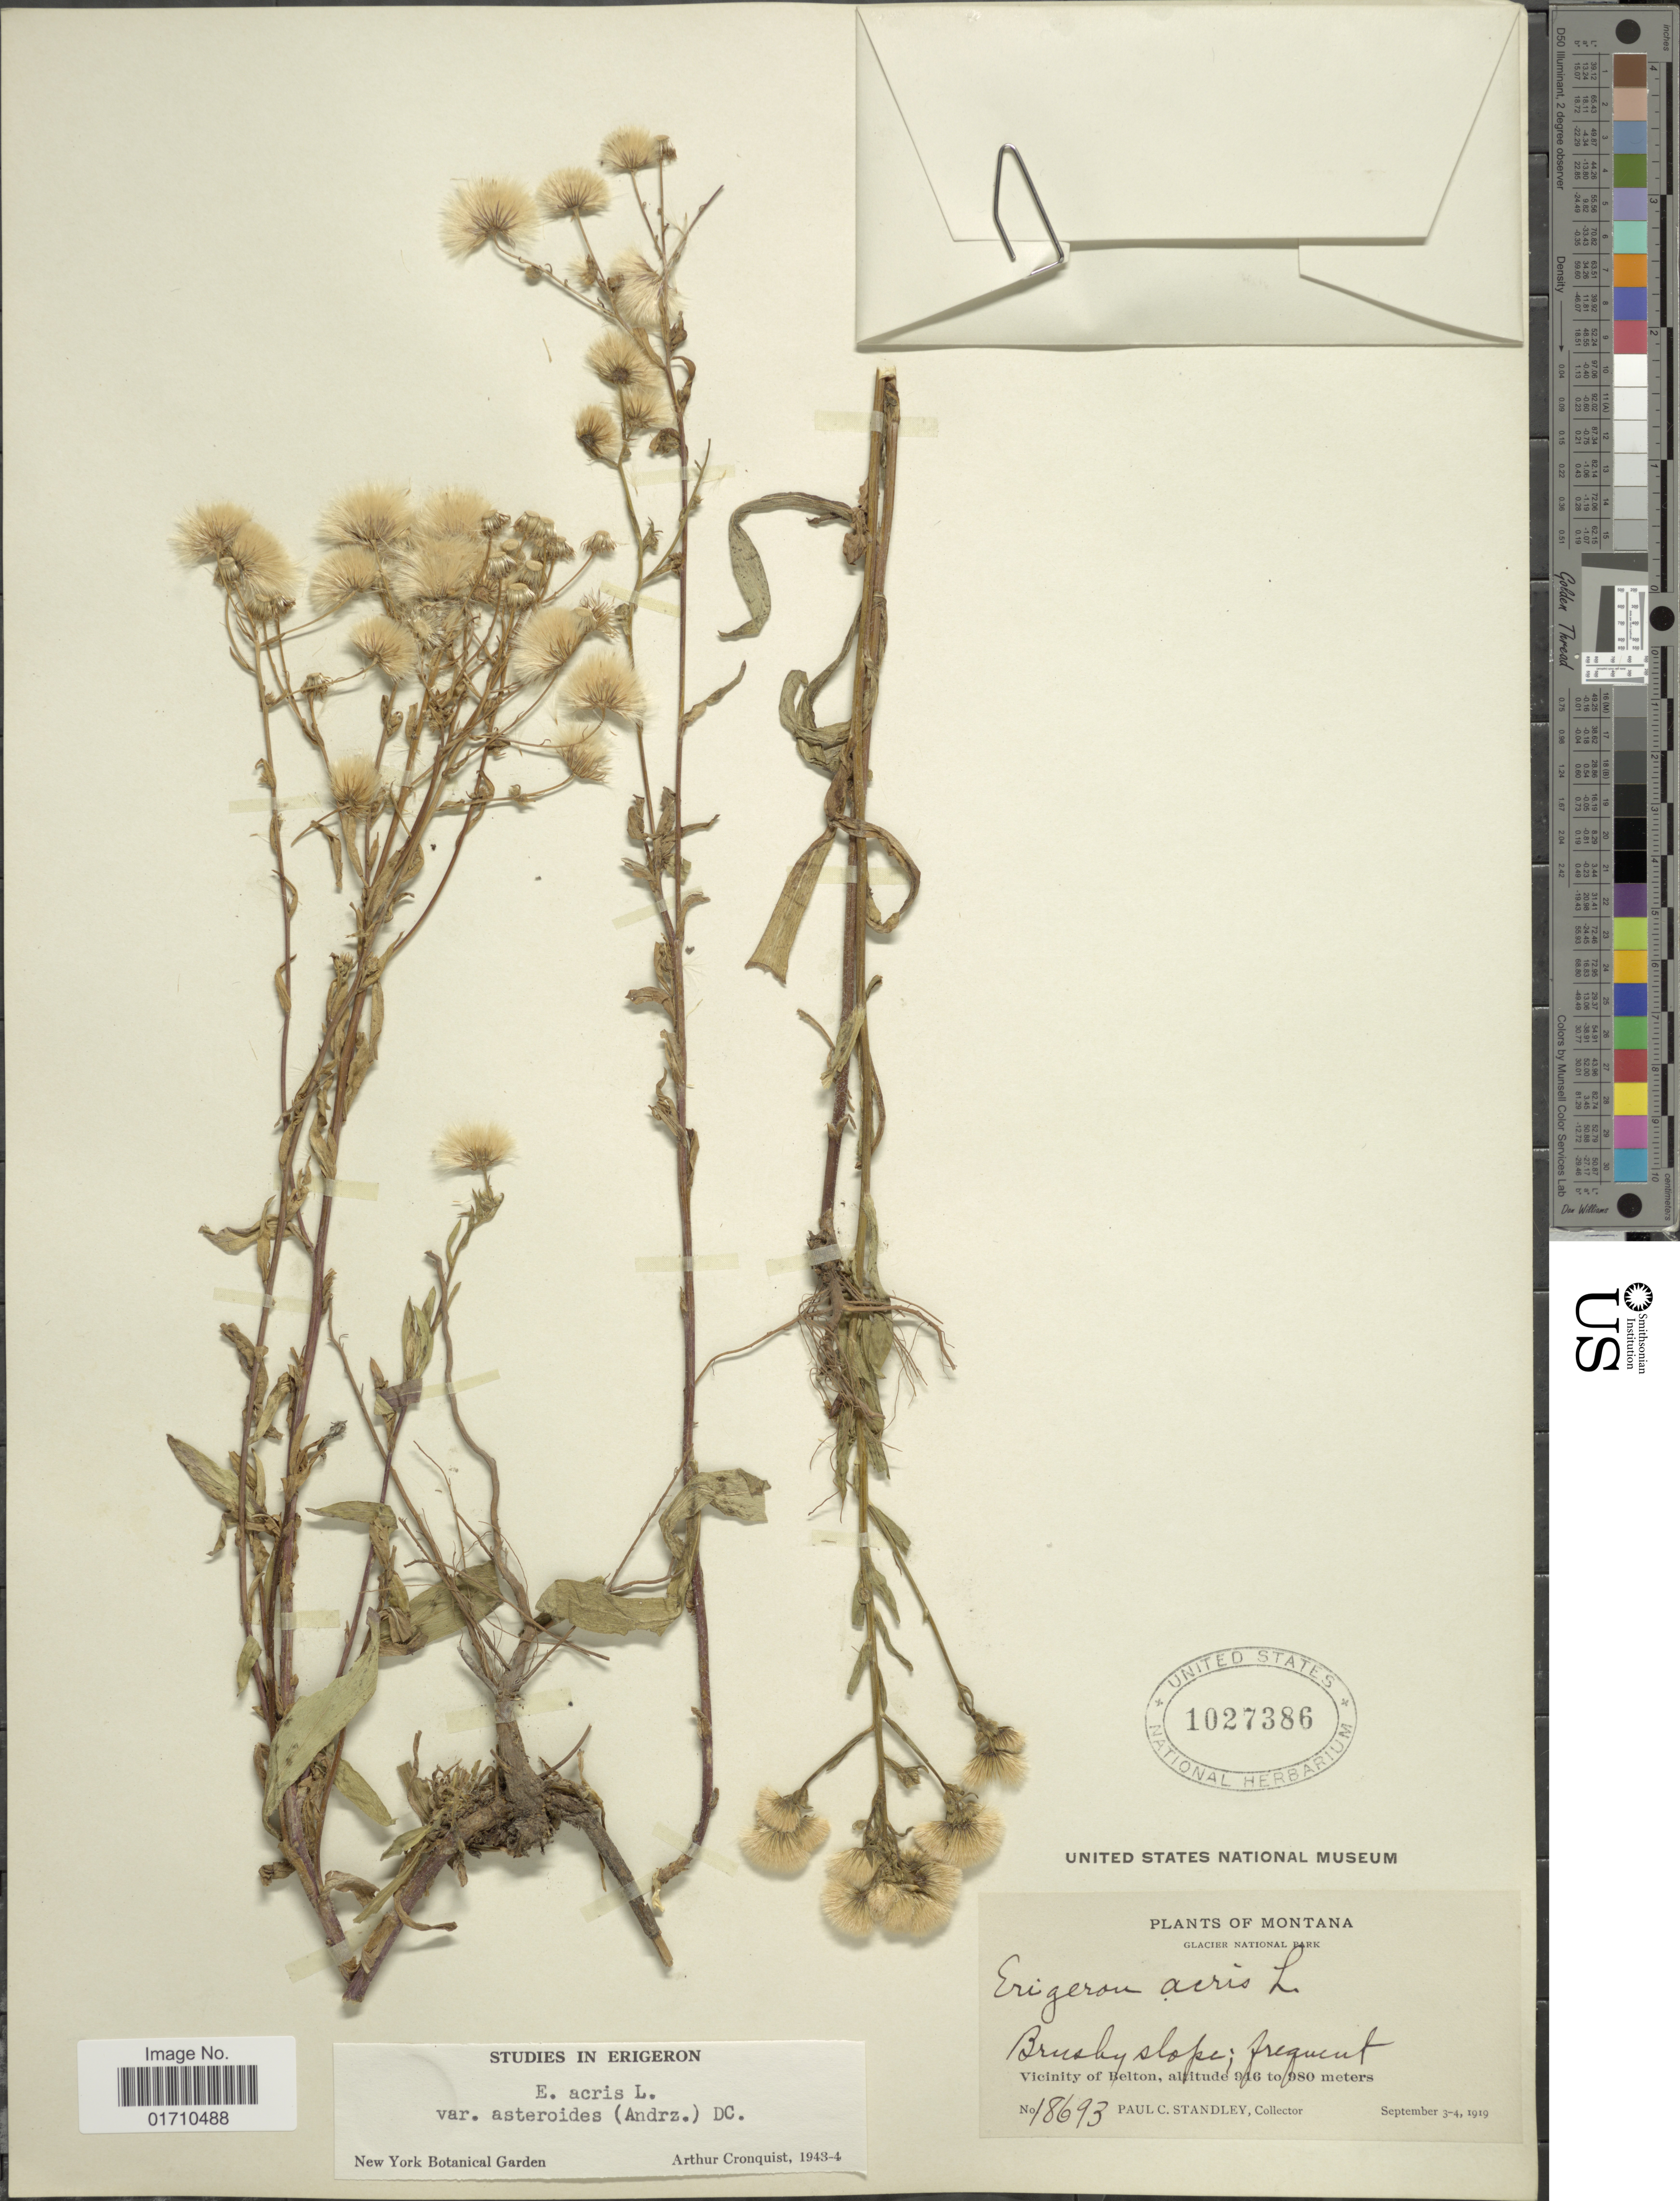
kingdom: Plantae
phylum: Tracheophyta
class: Magnoliopsida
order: Asterales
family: Asteraceae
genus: Erigeron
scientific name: Erigeron acris var. asteroides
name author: (Andrz.) DC.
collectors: P. C. Standley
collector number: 18693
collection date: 1919-09-03/1919-09-04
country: United States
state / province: Montana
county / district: Flathead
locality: Glacier National Park, Brushy slope; frequent, Vicinity of Belton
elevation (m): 916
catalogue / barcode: US 1027386